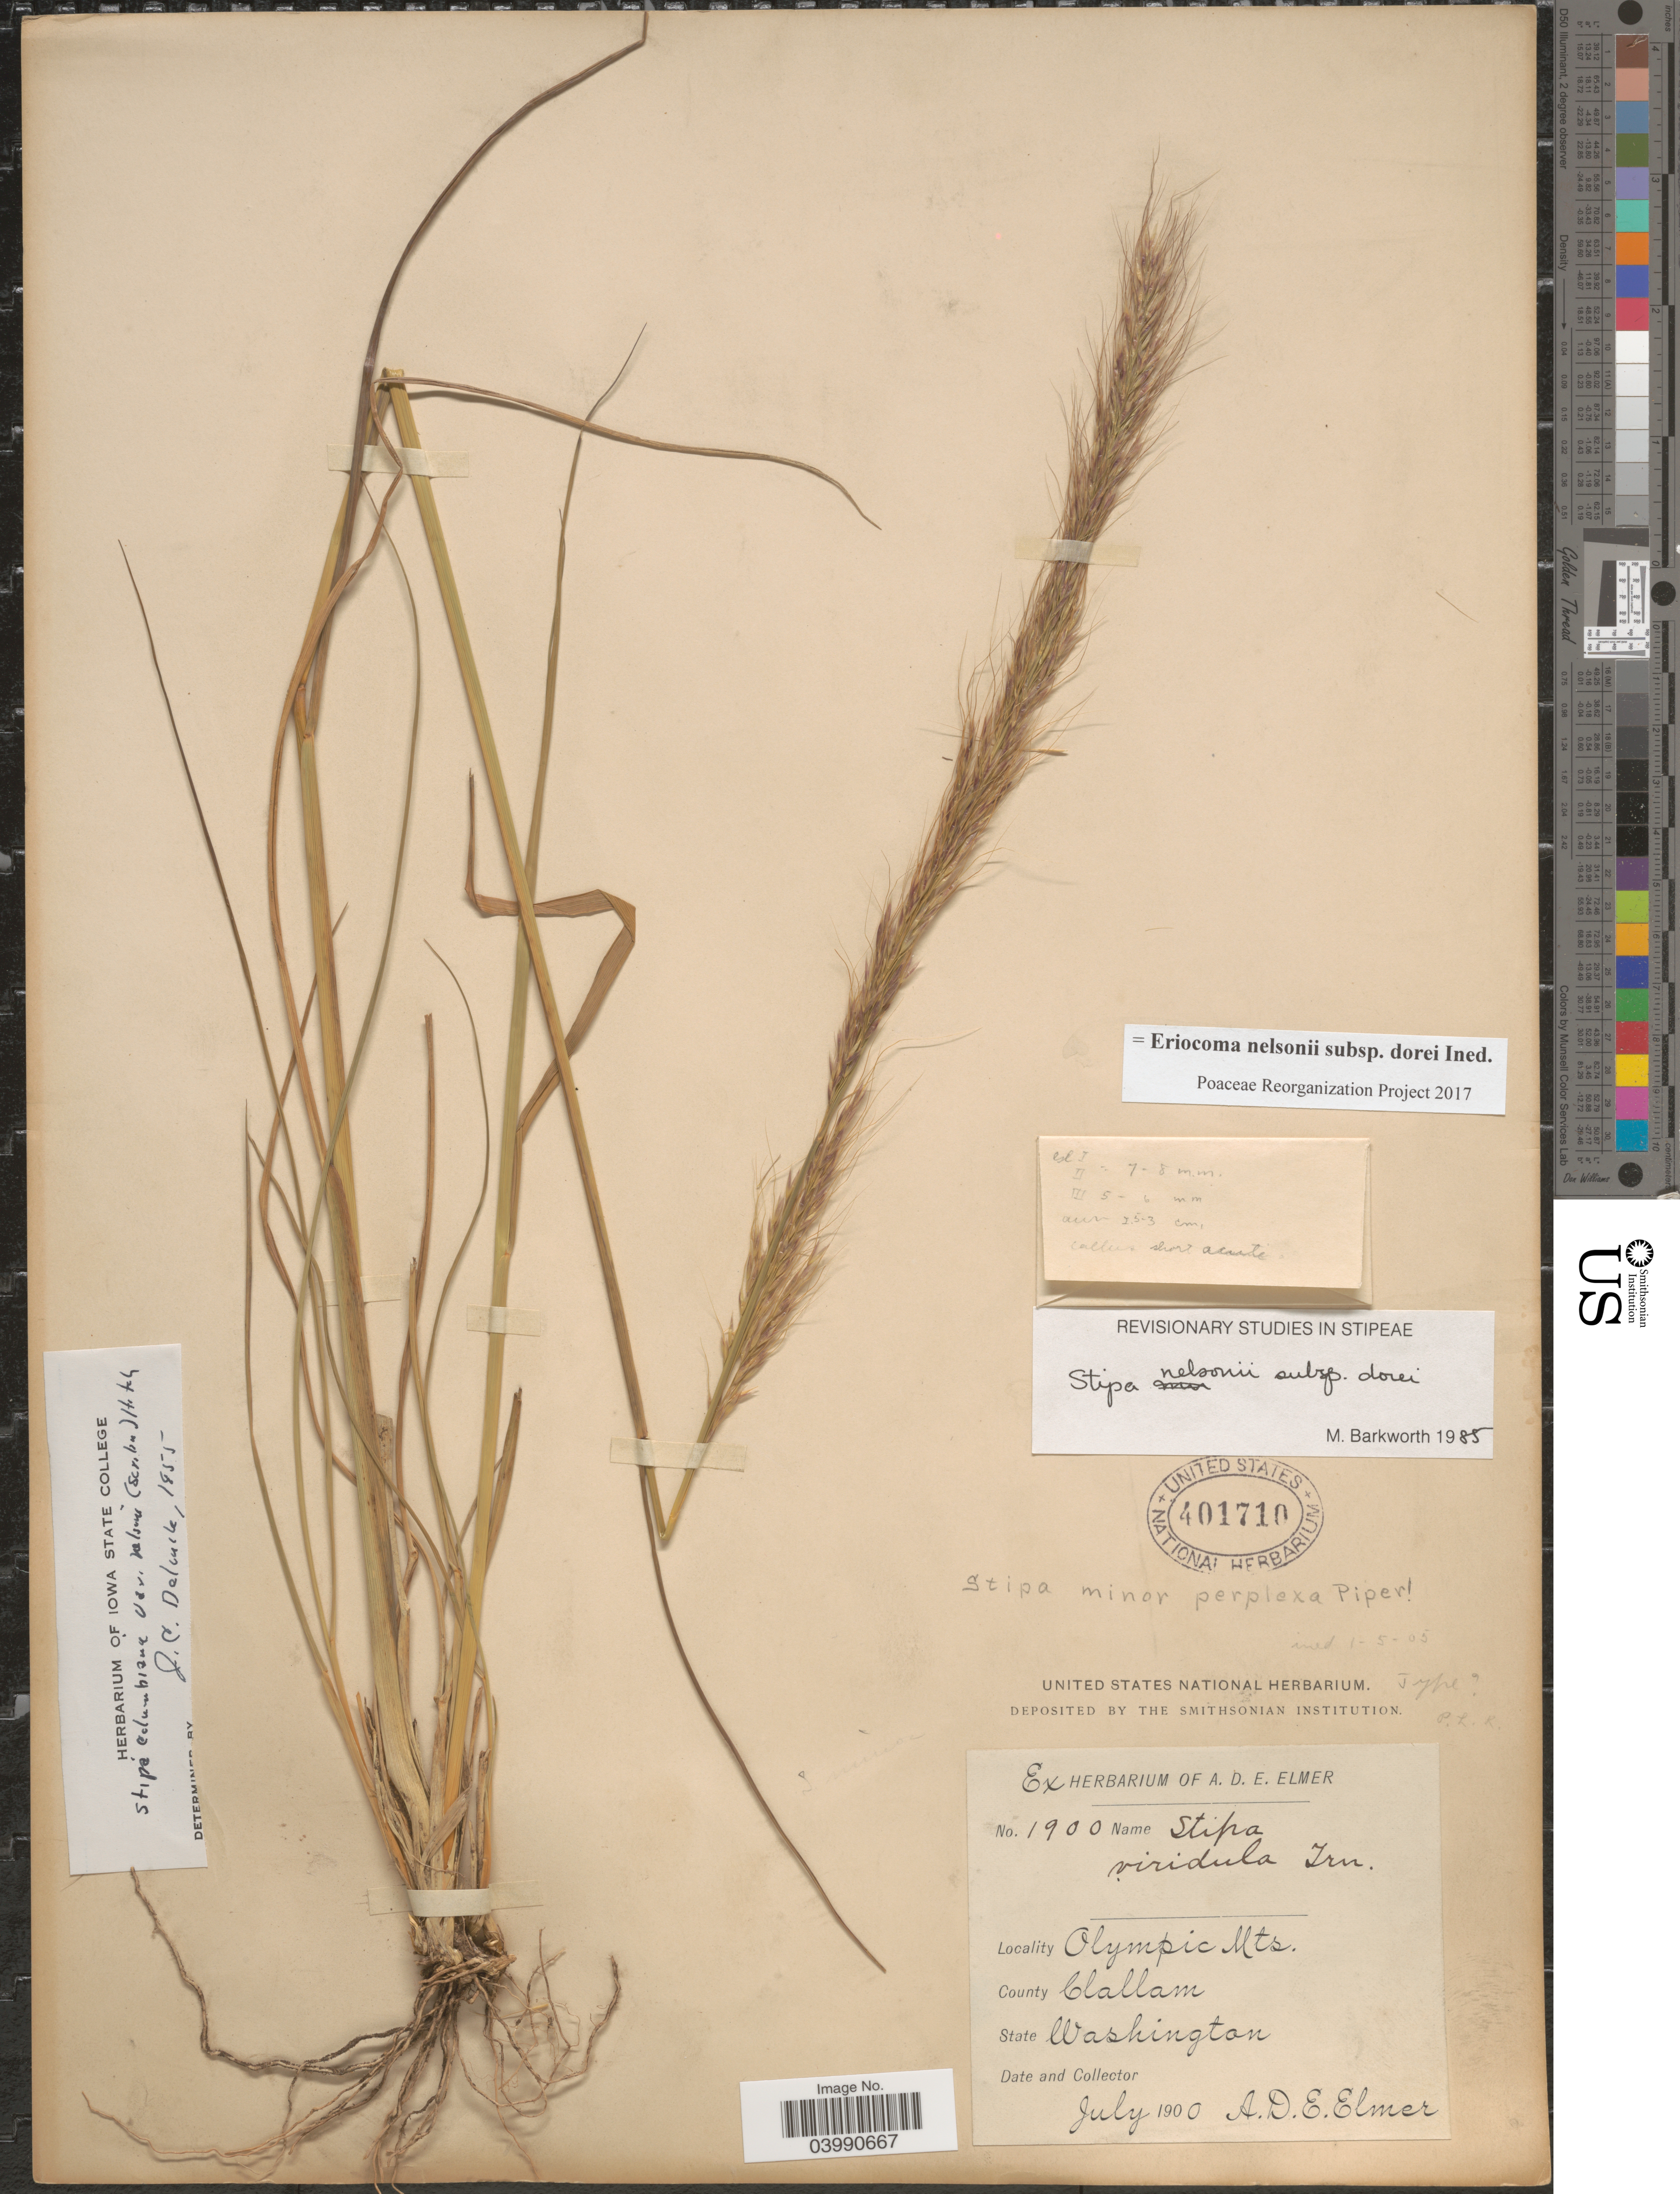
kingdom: Plantae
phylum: Tracheophyta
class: Liliopsida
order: Poales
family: Poaceae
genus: Eriocoma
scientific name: Eriocoma nelsonii subsp. dorei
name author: (Barkworth & J. Maze) Romasch.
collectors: A. D. E. Elmer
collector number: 1900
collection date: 1900-07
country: United States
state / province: Washington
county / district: Clallam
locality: Olympic Mts. County Clallam.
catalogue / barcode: US 401710